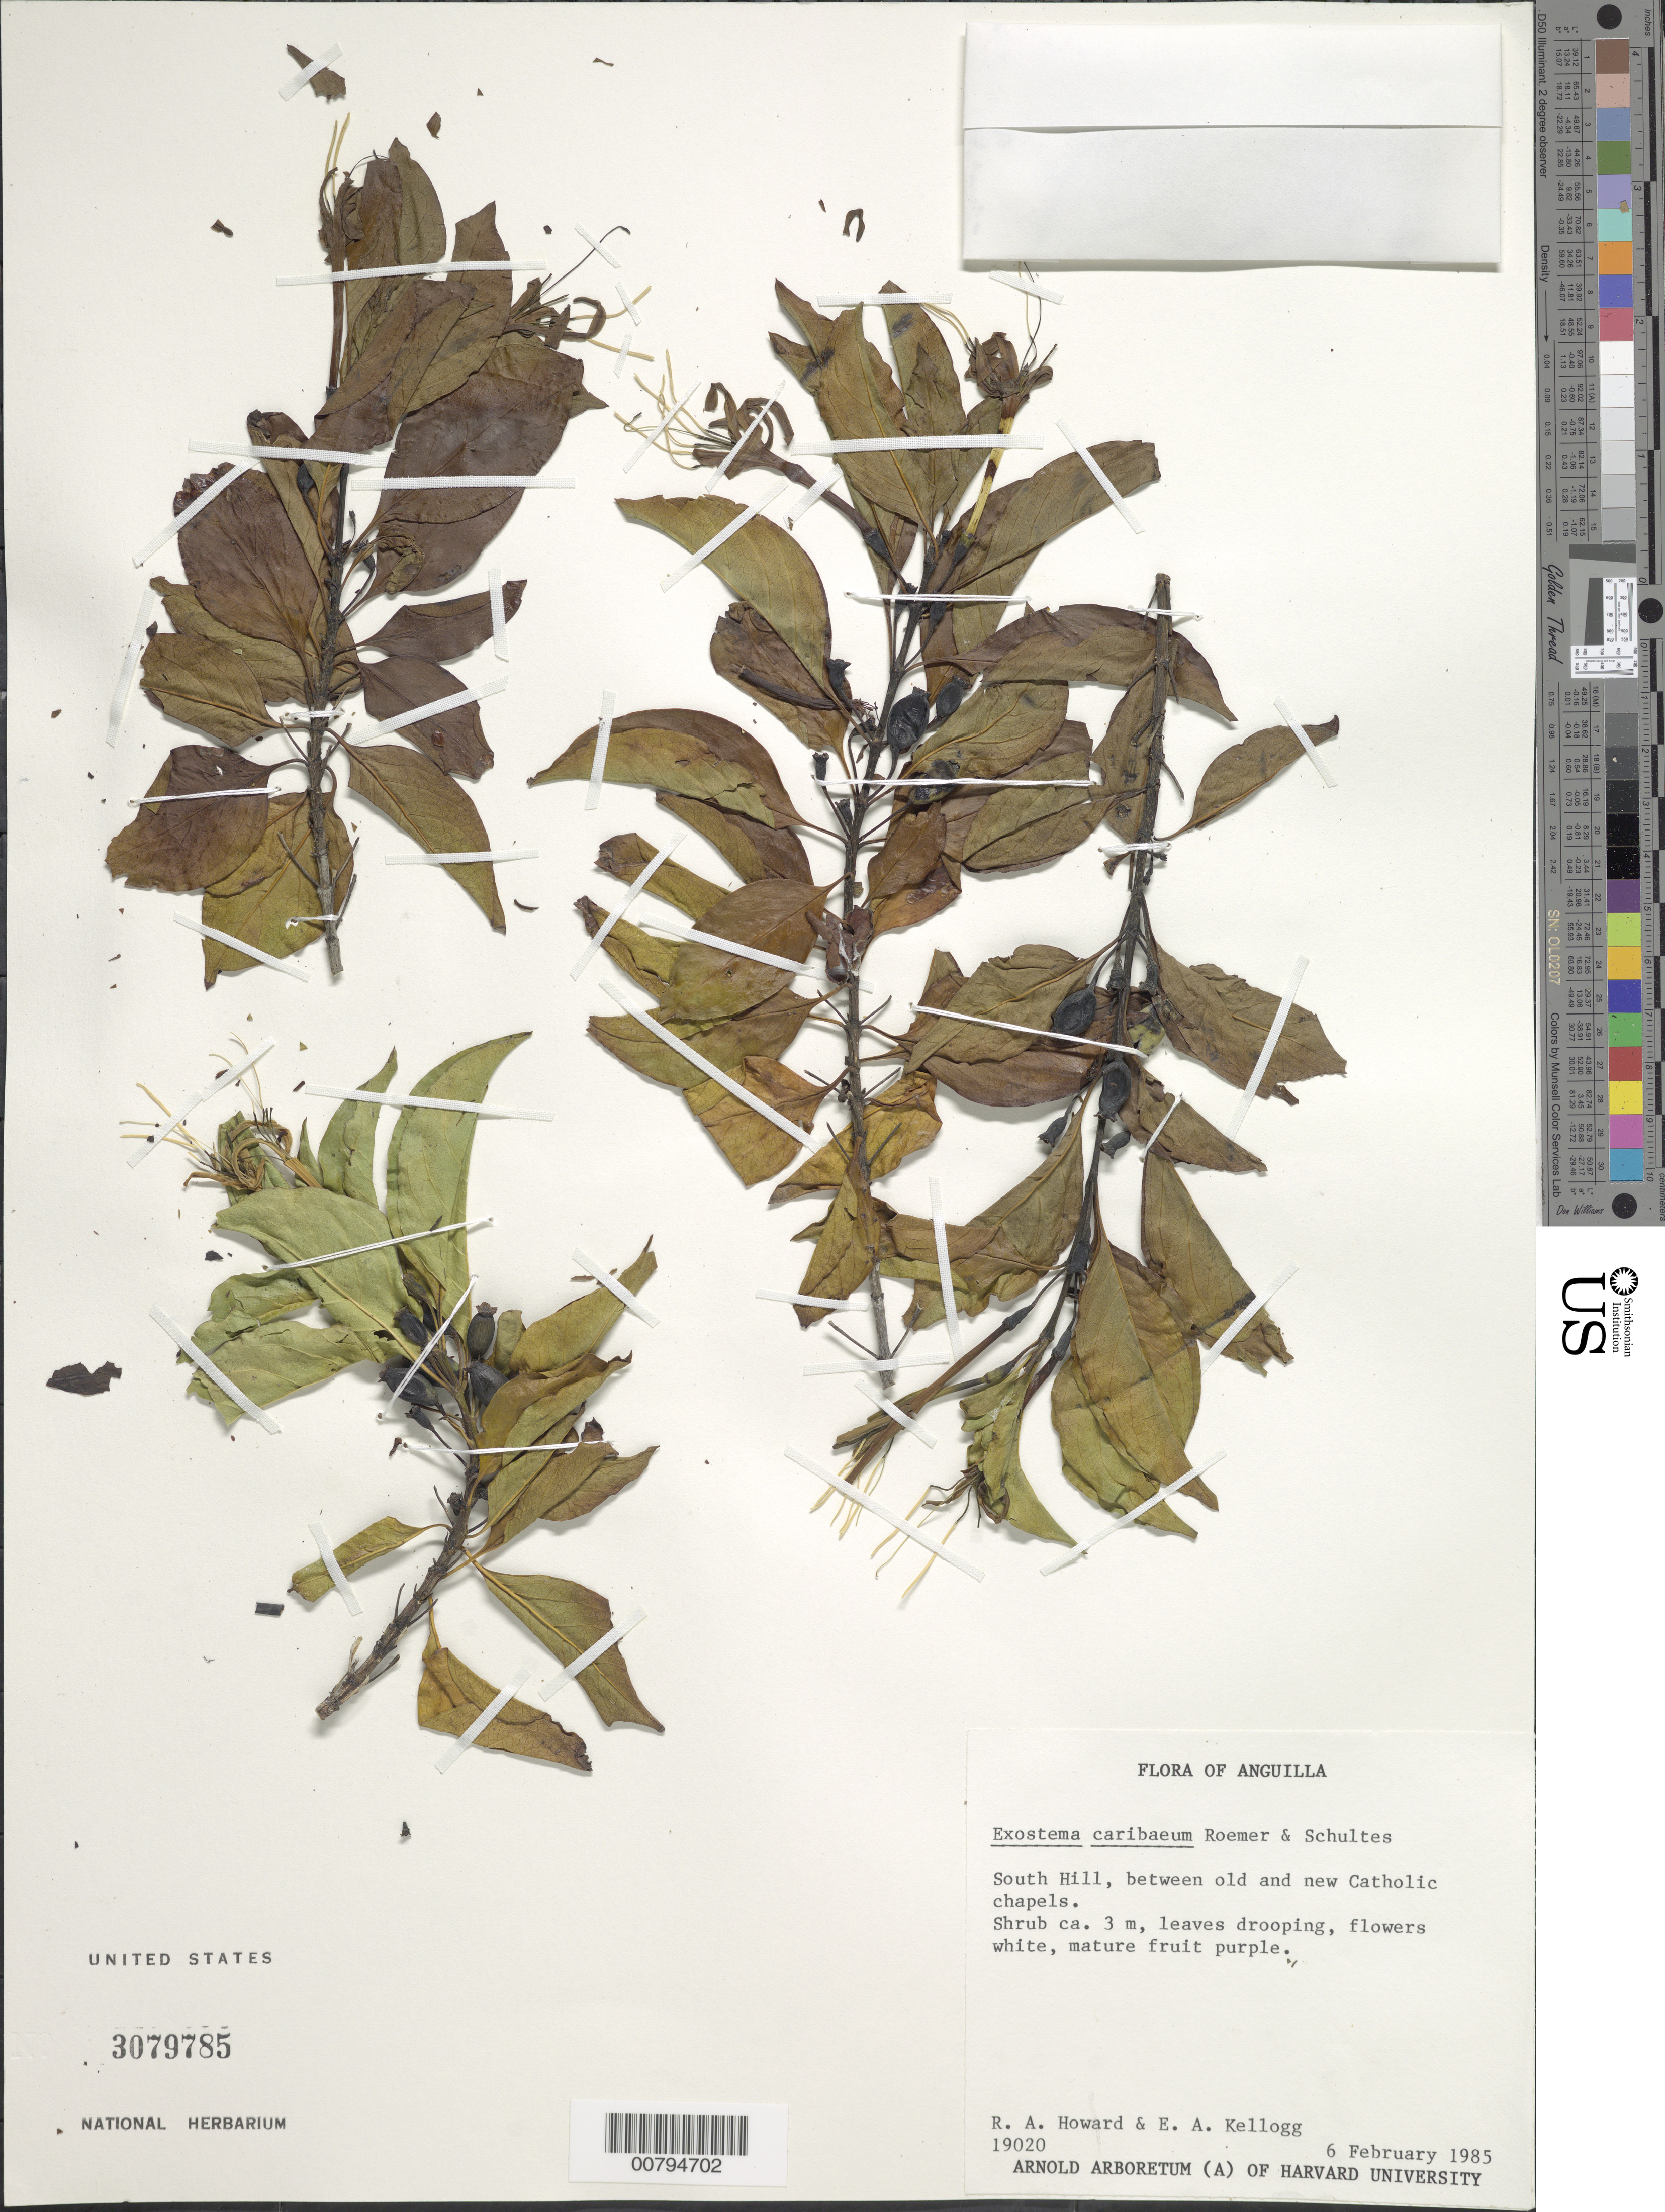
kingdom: Plantae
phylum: Tracheophyta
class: Magnoliopsida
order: Gentianales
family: Rubiaceae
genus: Exostema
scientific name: Exostema caribaeum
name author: (Jacq.) Roem. & Schult.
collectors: R. A. Howard & E. A. Kellogg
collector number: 19020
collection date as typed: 06 Feb 1985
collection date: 1985-02-06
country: Anguilla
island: Anguilla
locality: South Hill, between oldn and new Catholic chapels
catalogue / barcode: US 3079785